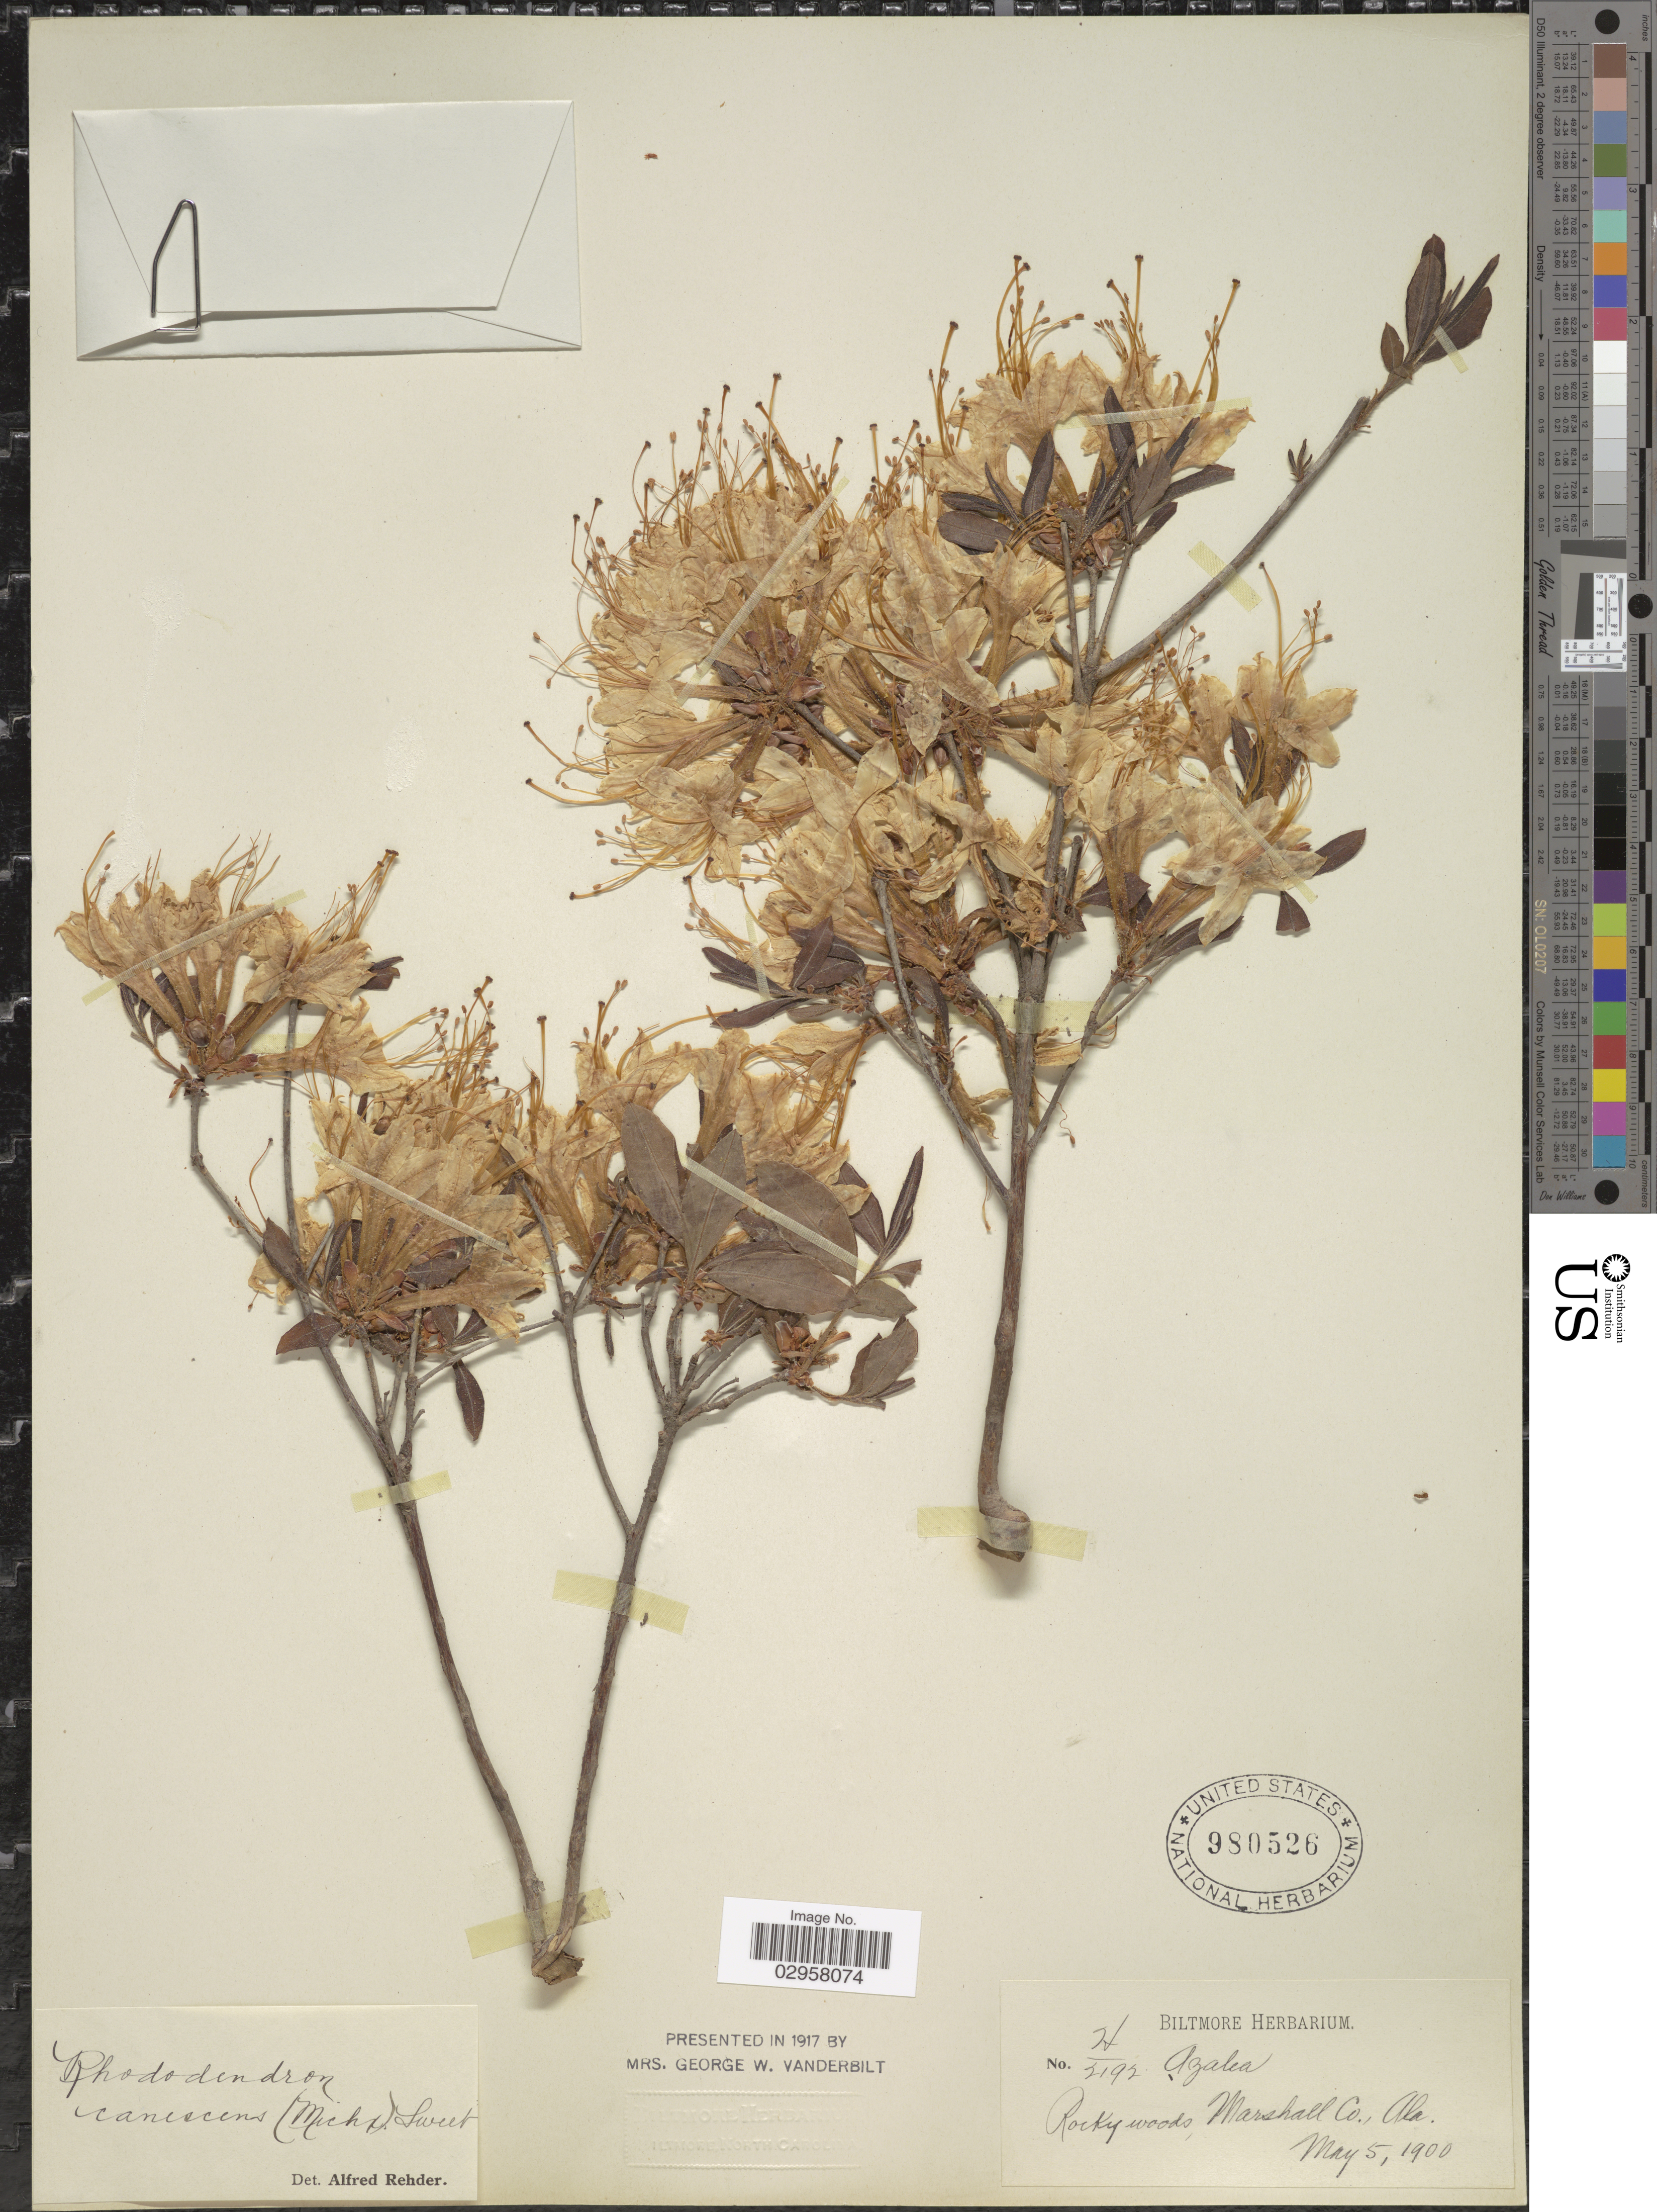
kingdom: Plantae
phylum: Tracheophyta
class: Magnoliopsida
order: Ericales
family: Ericaceae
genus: Rhododendron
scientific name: Rhododendron canescens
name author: (Michx.) Sweet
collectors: ex herb. Biltmore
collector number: H/2192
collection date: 1900-05-05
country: United States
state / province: Alabama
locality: Marshall Co.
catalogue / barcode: US 980526